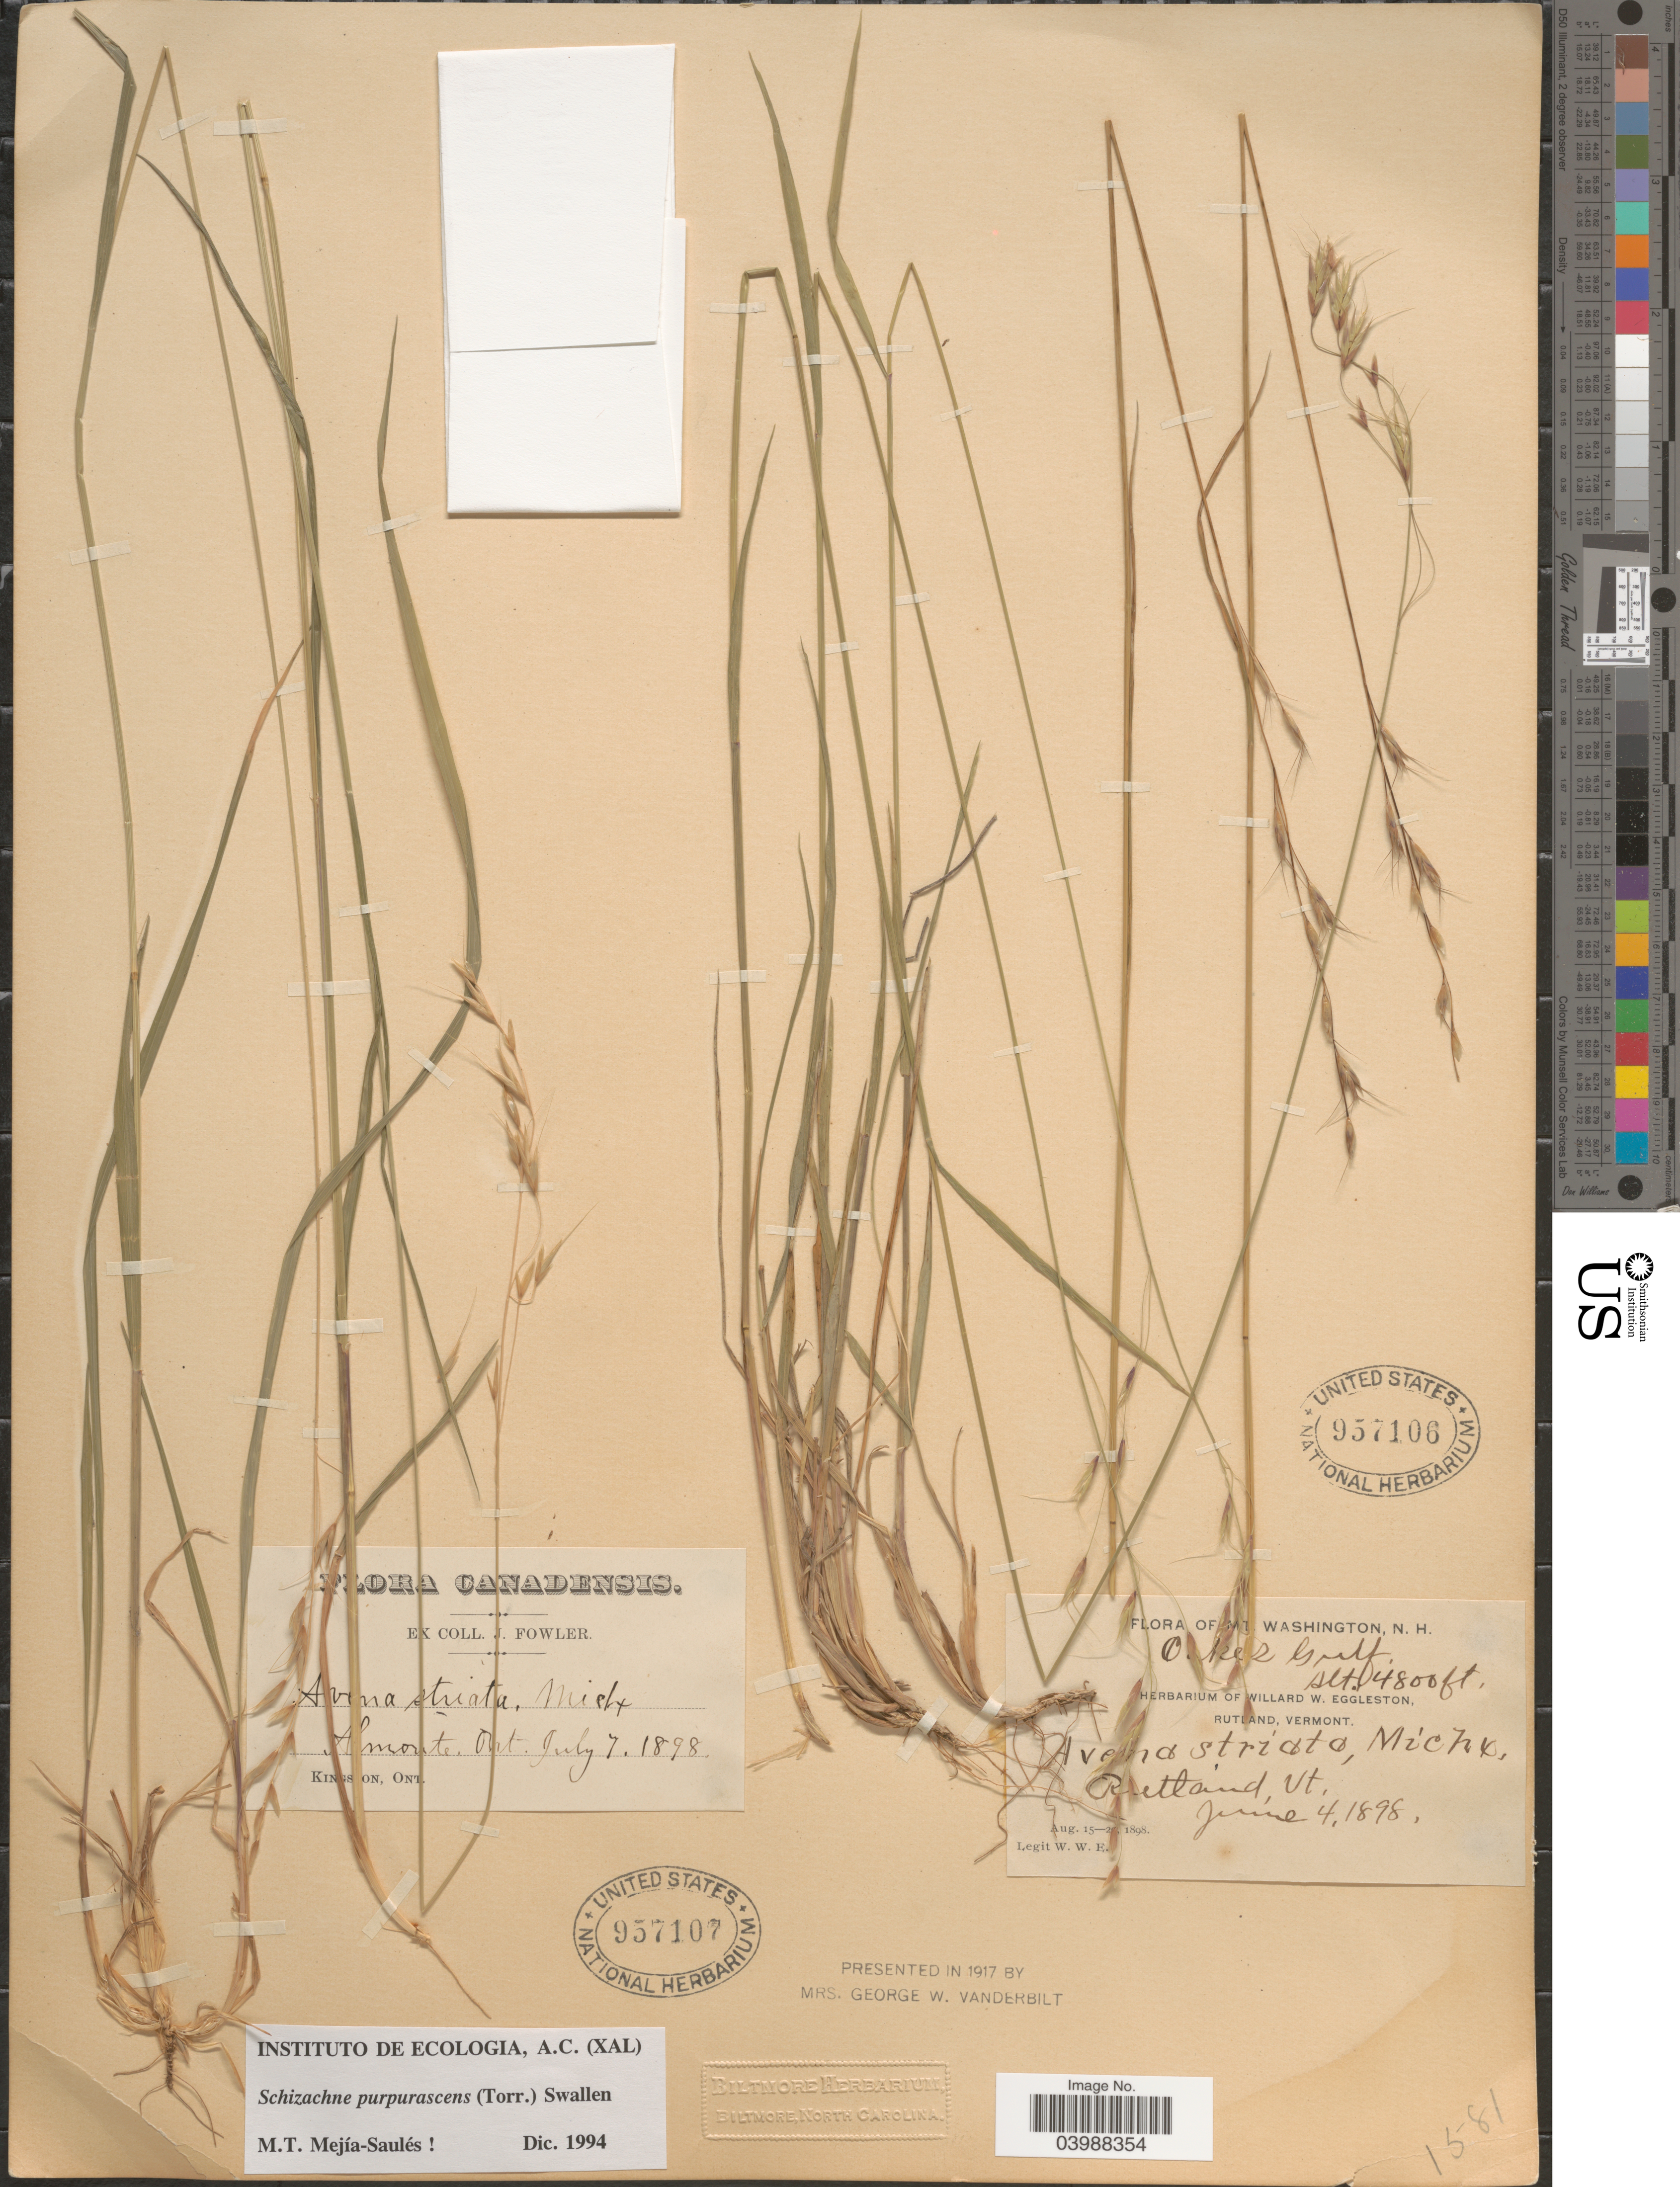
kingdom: Plantae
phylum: Tracheophyta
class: Liliopsida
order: Poales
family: Poaceae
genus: Schizachne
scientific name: Schizachne purpurascens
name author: (Torr.) Swallen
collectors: J. Fowler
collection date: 1898-07-07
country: Canada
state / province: Ontario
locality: Almonte.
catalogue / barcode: US 957107-2